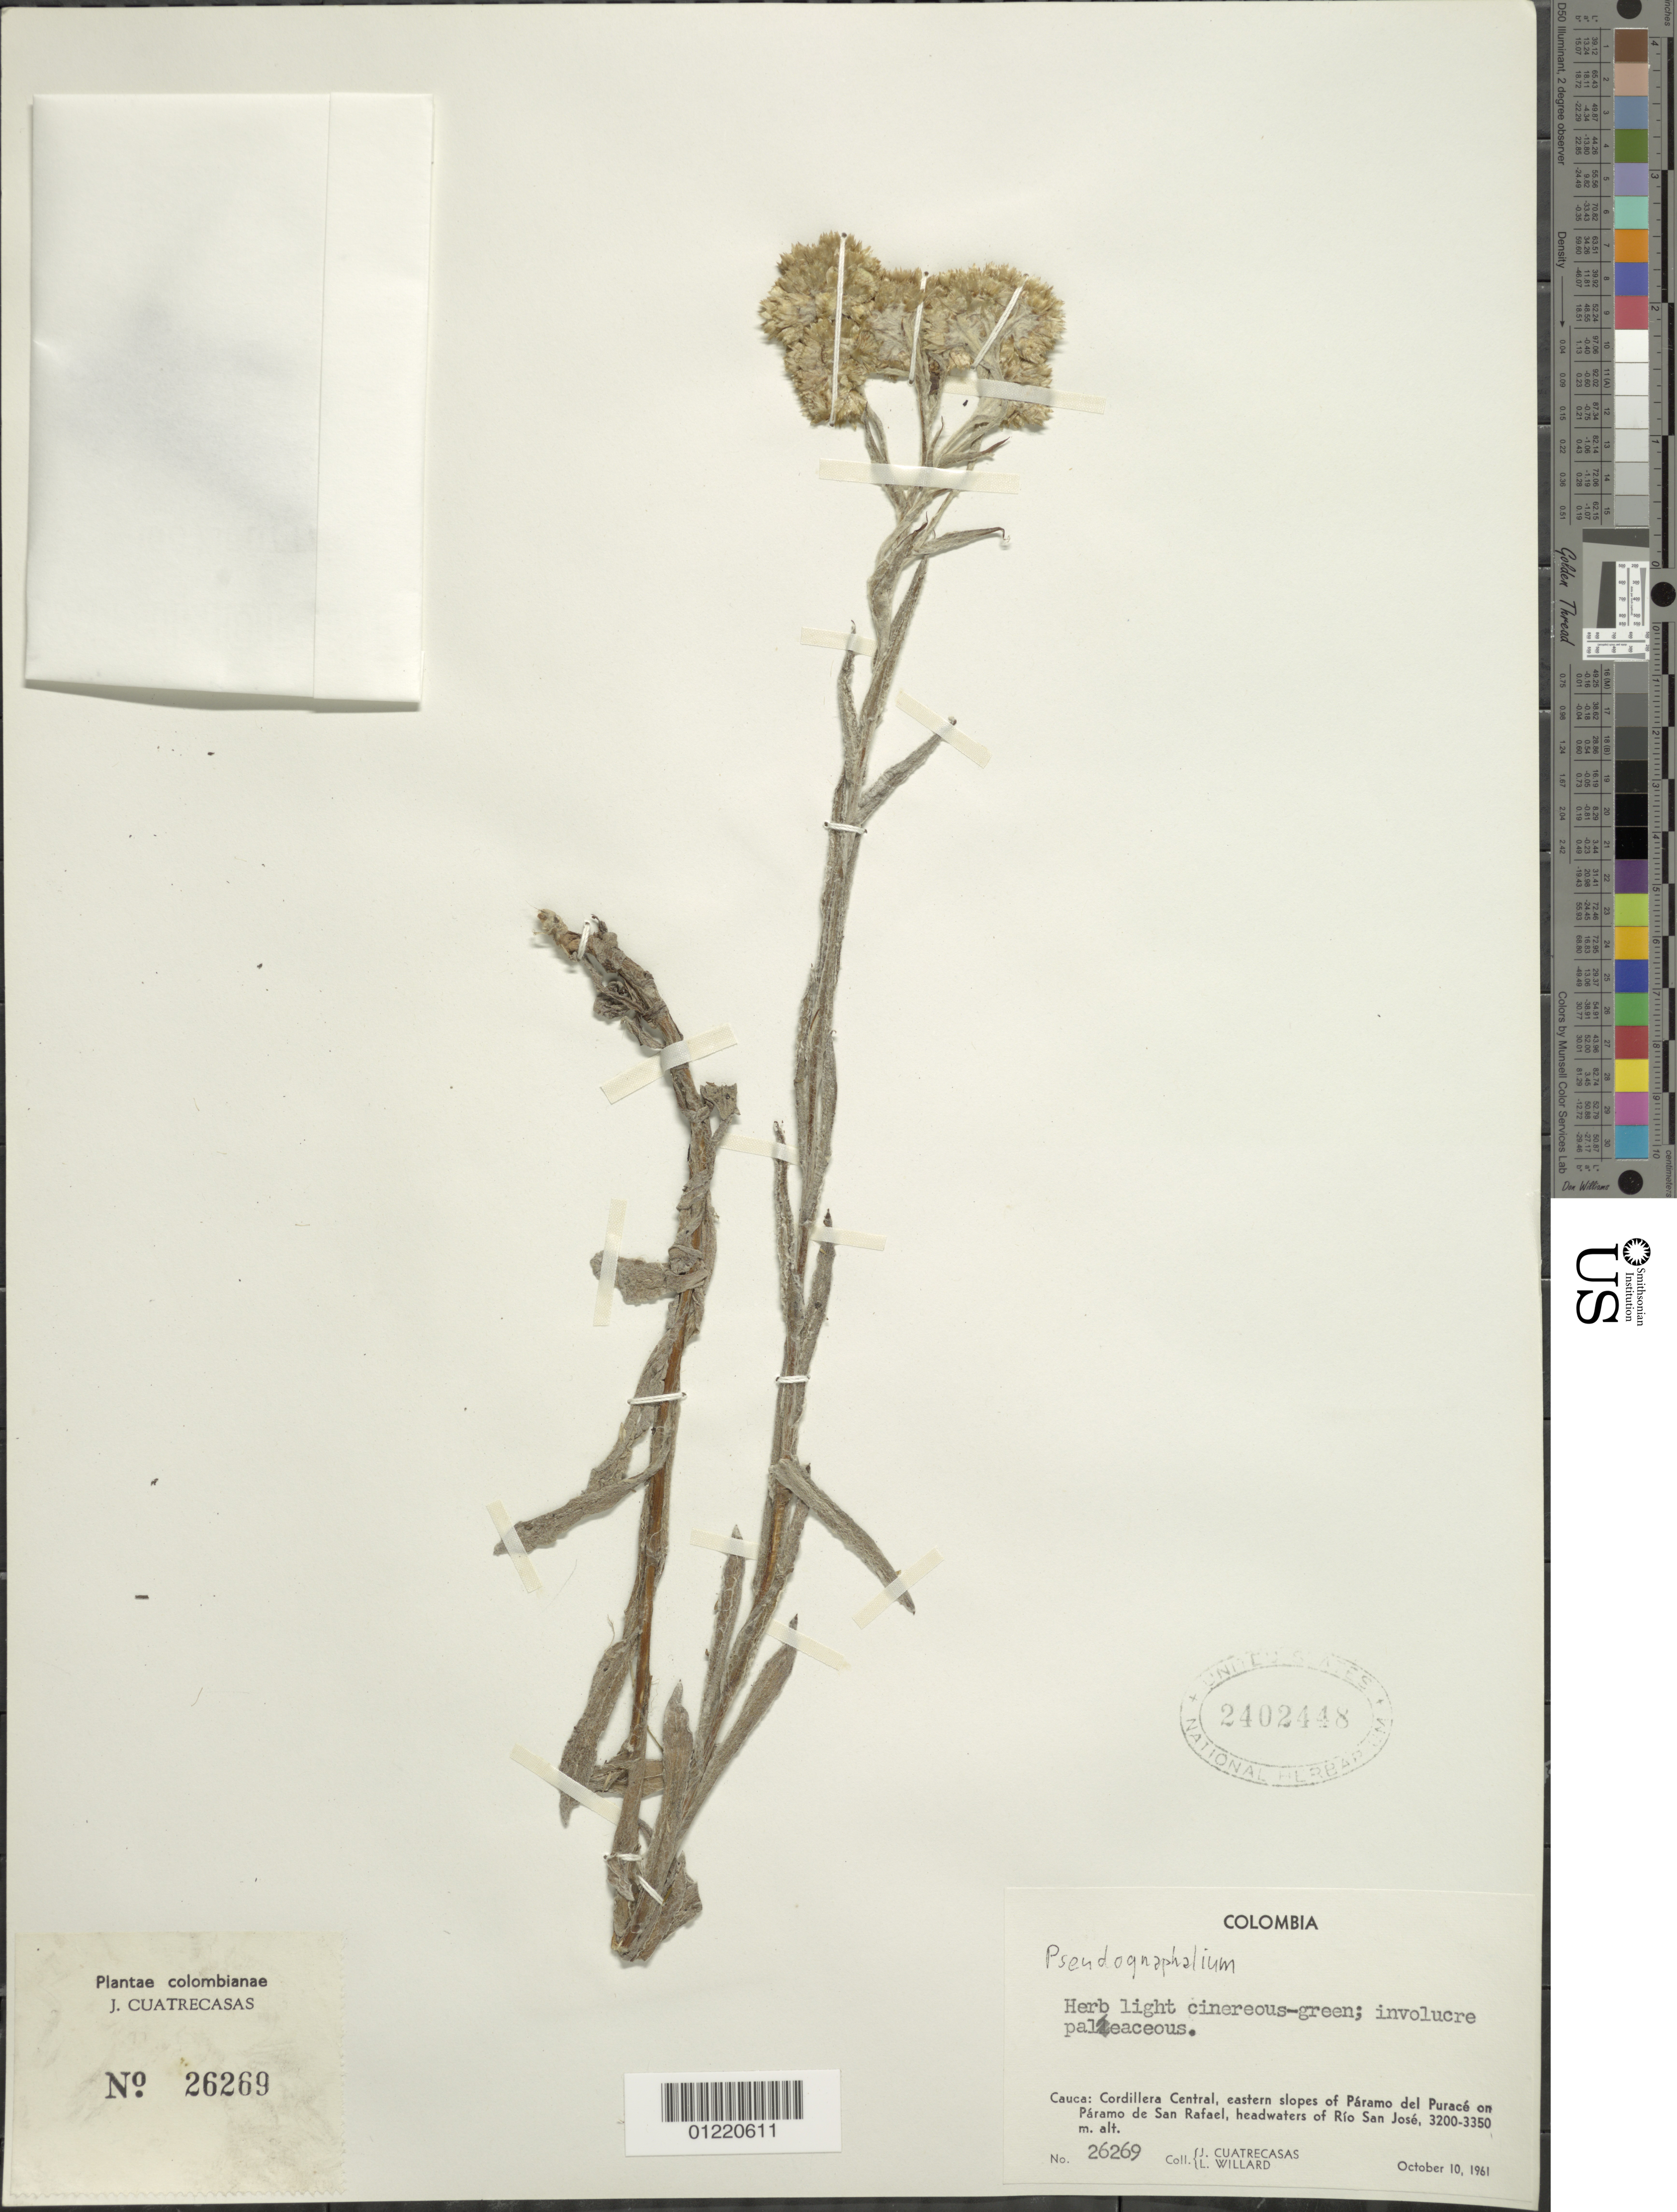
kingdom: Plantae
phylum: Tracheophyta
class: Magnoliopsida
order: Asterales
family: Asteraceae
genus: Pseudognaphalium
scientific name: Pseudognaphalium sp.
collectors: J. Cuatrecasas & J. Willard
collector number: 26269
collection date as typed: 10 Oct 1961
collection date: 1961-10-10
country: Colombia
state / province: Cauca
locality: Cordillera Central, eastern slopes of Páramo del Purace on Páramo de San Rafael, headwaters of Río San José.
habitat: paramo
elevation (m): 3200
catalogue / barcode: US 2402448